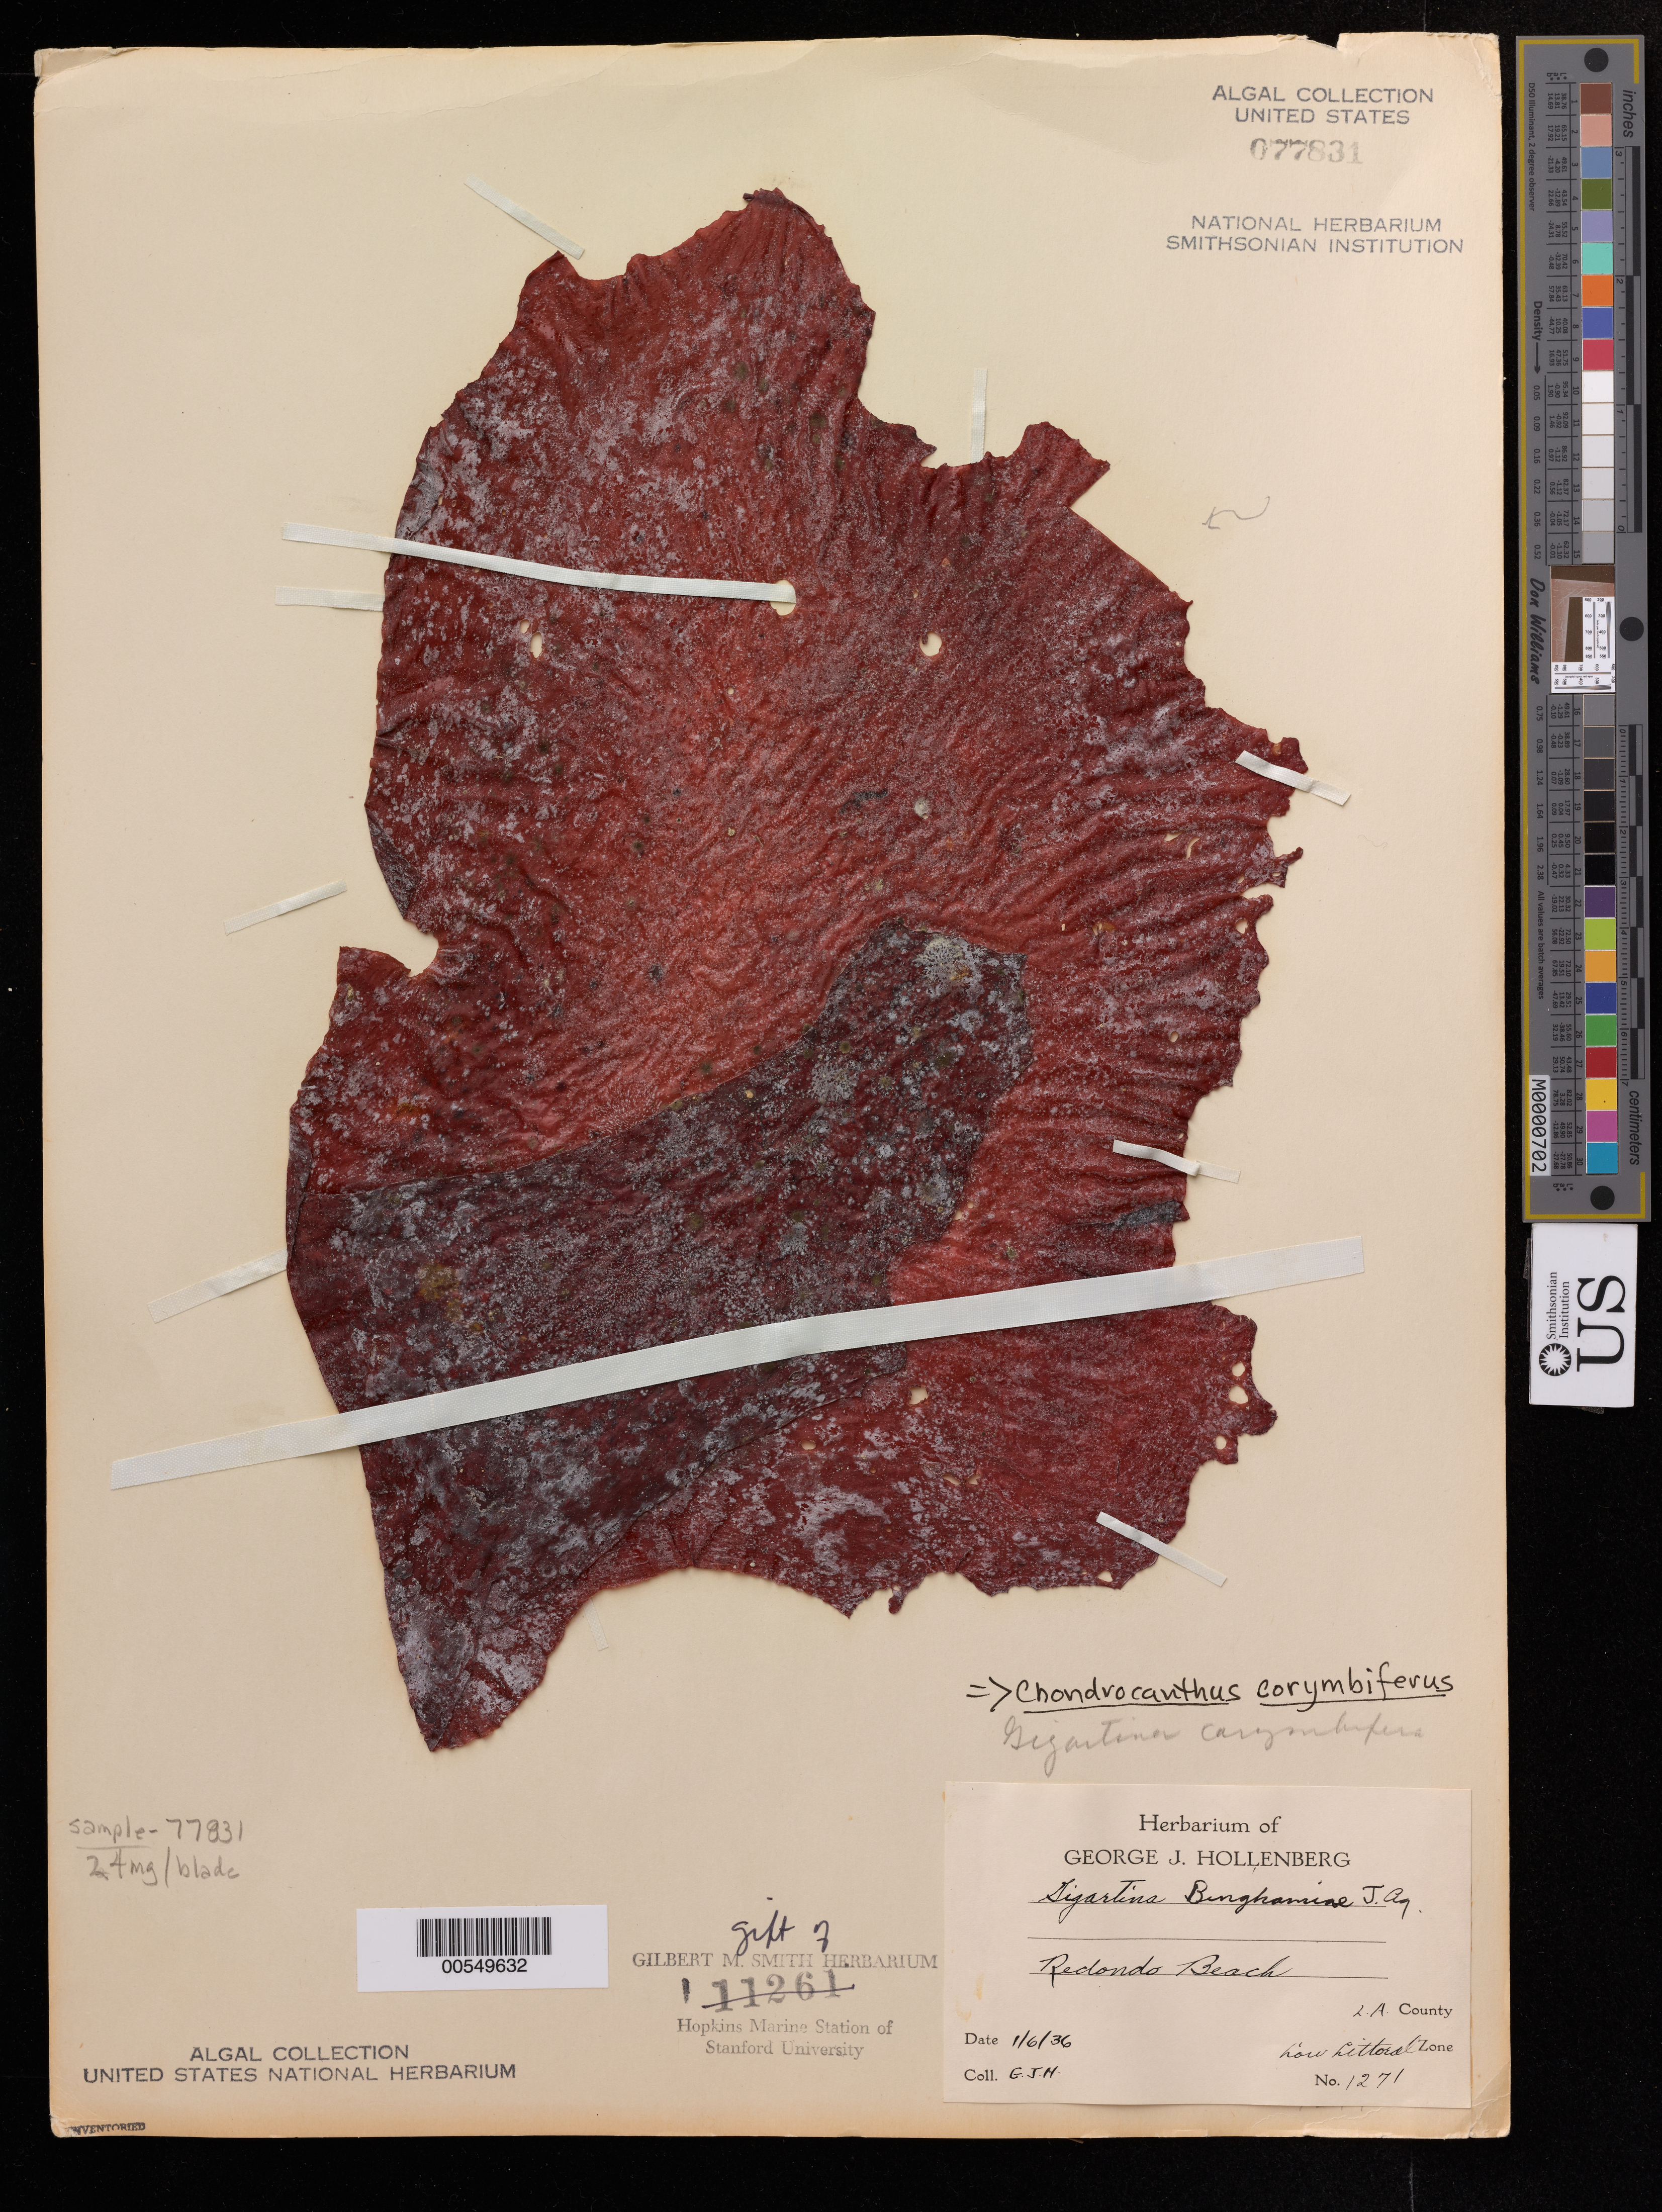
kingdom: Plantae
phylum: Rhodophyta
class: Florideophyceae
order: Gigartinales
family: Gigartinaceae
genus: Chondracanthus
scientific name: Chondracanthus corymbiferus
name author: (Kütz.) Guiry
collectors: G. Hollenberg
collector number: GJH 1271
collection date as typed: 06 Jan 1936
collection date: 1936-01-06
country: United States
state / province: California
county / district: Los Angeles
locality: Redondo Beach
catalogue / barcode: US 77831